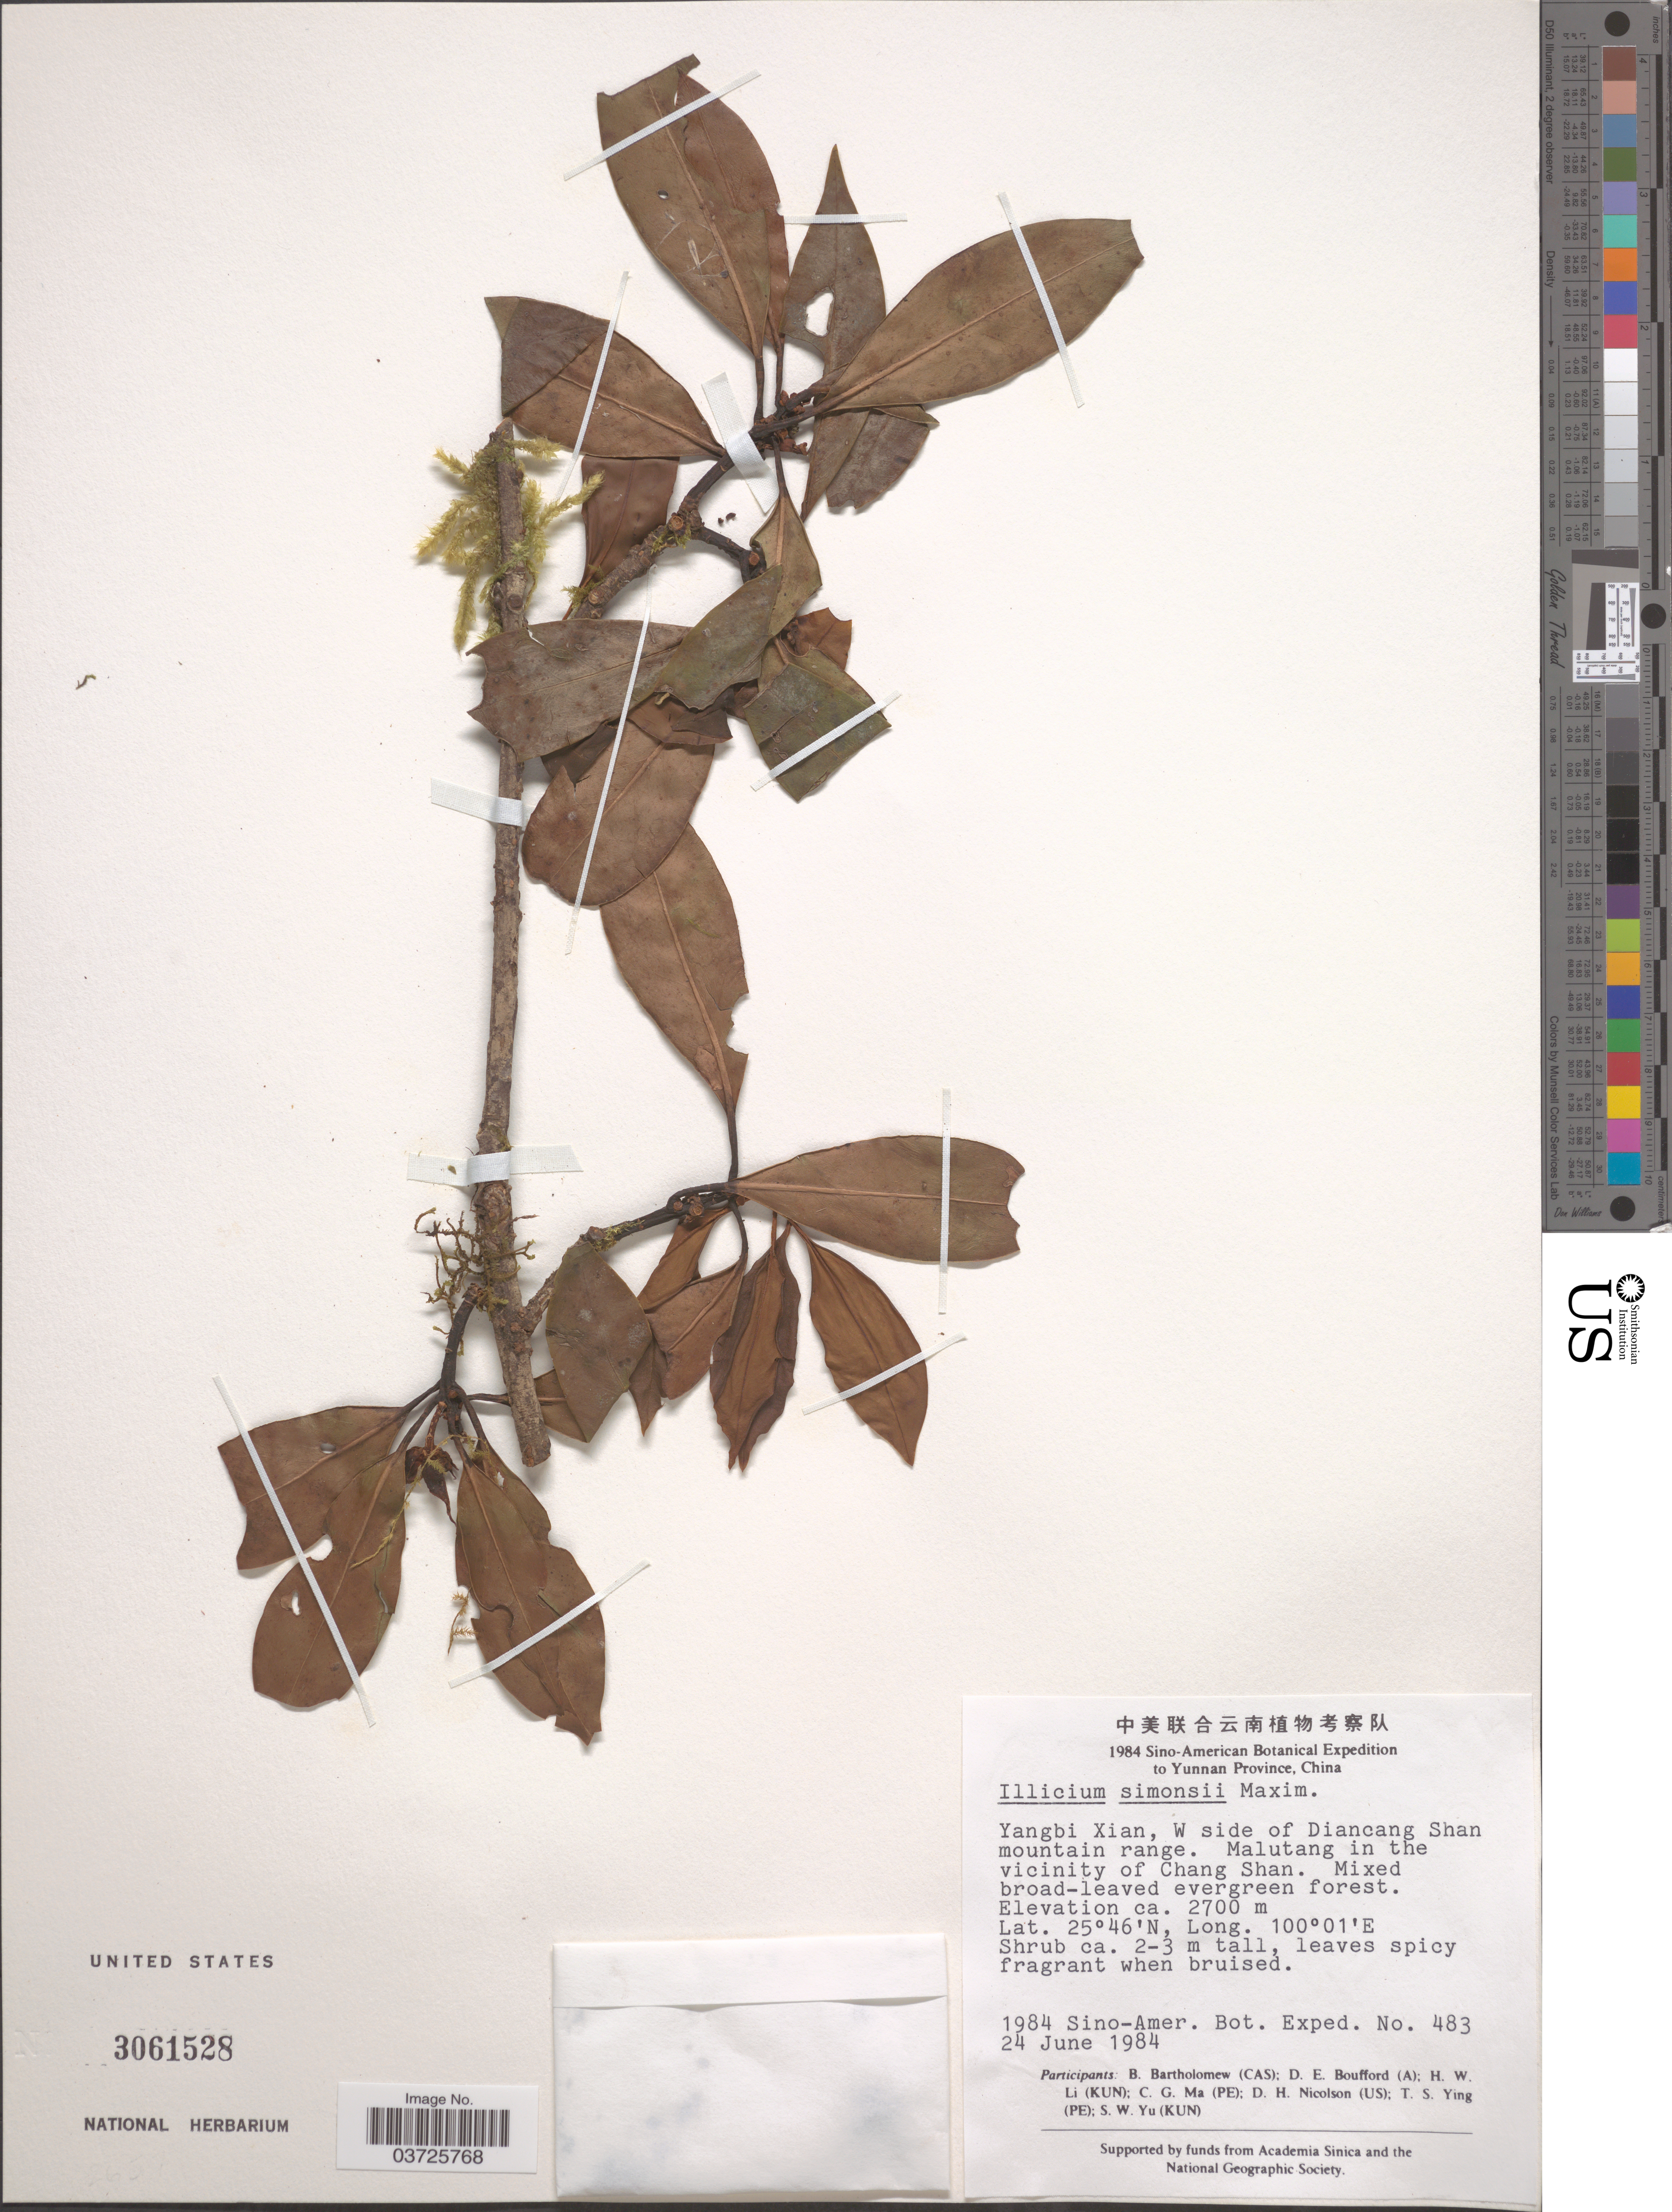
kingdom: Plantae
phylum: Tracheophyta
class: Magnoliopsida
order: Austrobaileyales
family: Schisandraceae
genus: Illicium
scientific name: Illicium simonsii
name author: Maxim.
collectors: Sino-Amer. Bot. Exped. 1984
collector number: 483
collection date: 1984-06-24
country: China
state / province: Yunnan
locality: Yangbi Xian, W side of Diancang Shan mountain range. Malutang in the vicinity of Chang Shan.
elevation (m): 2700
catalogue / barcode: US 3061528